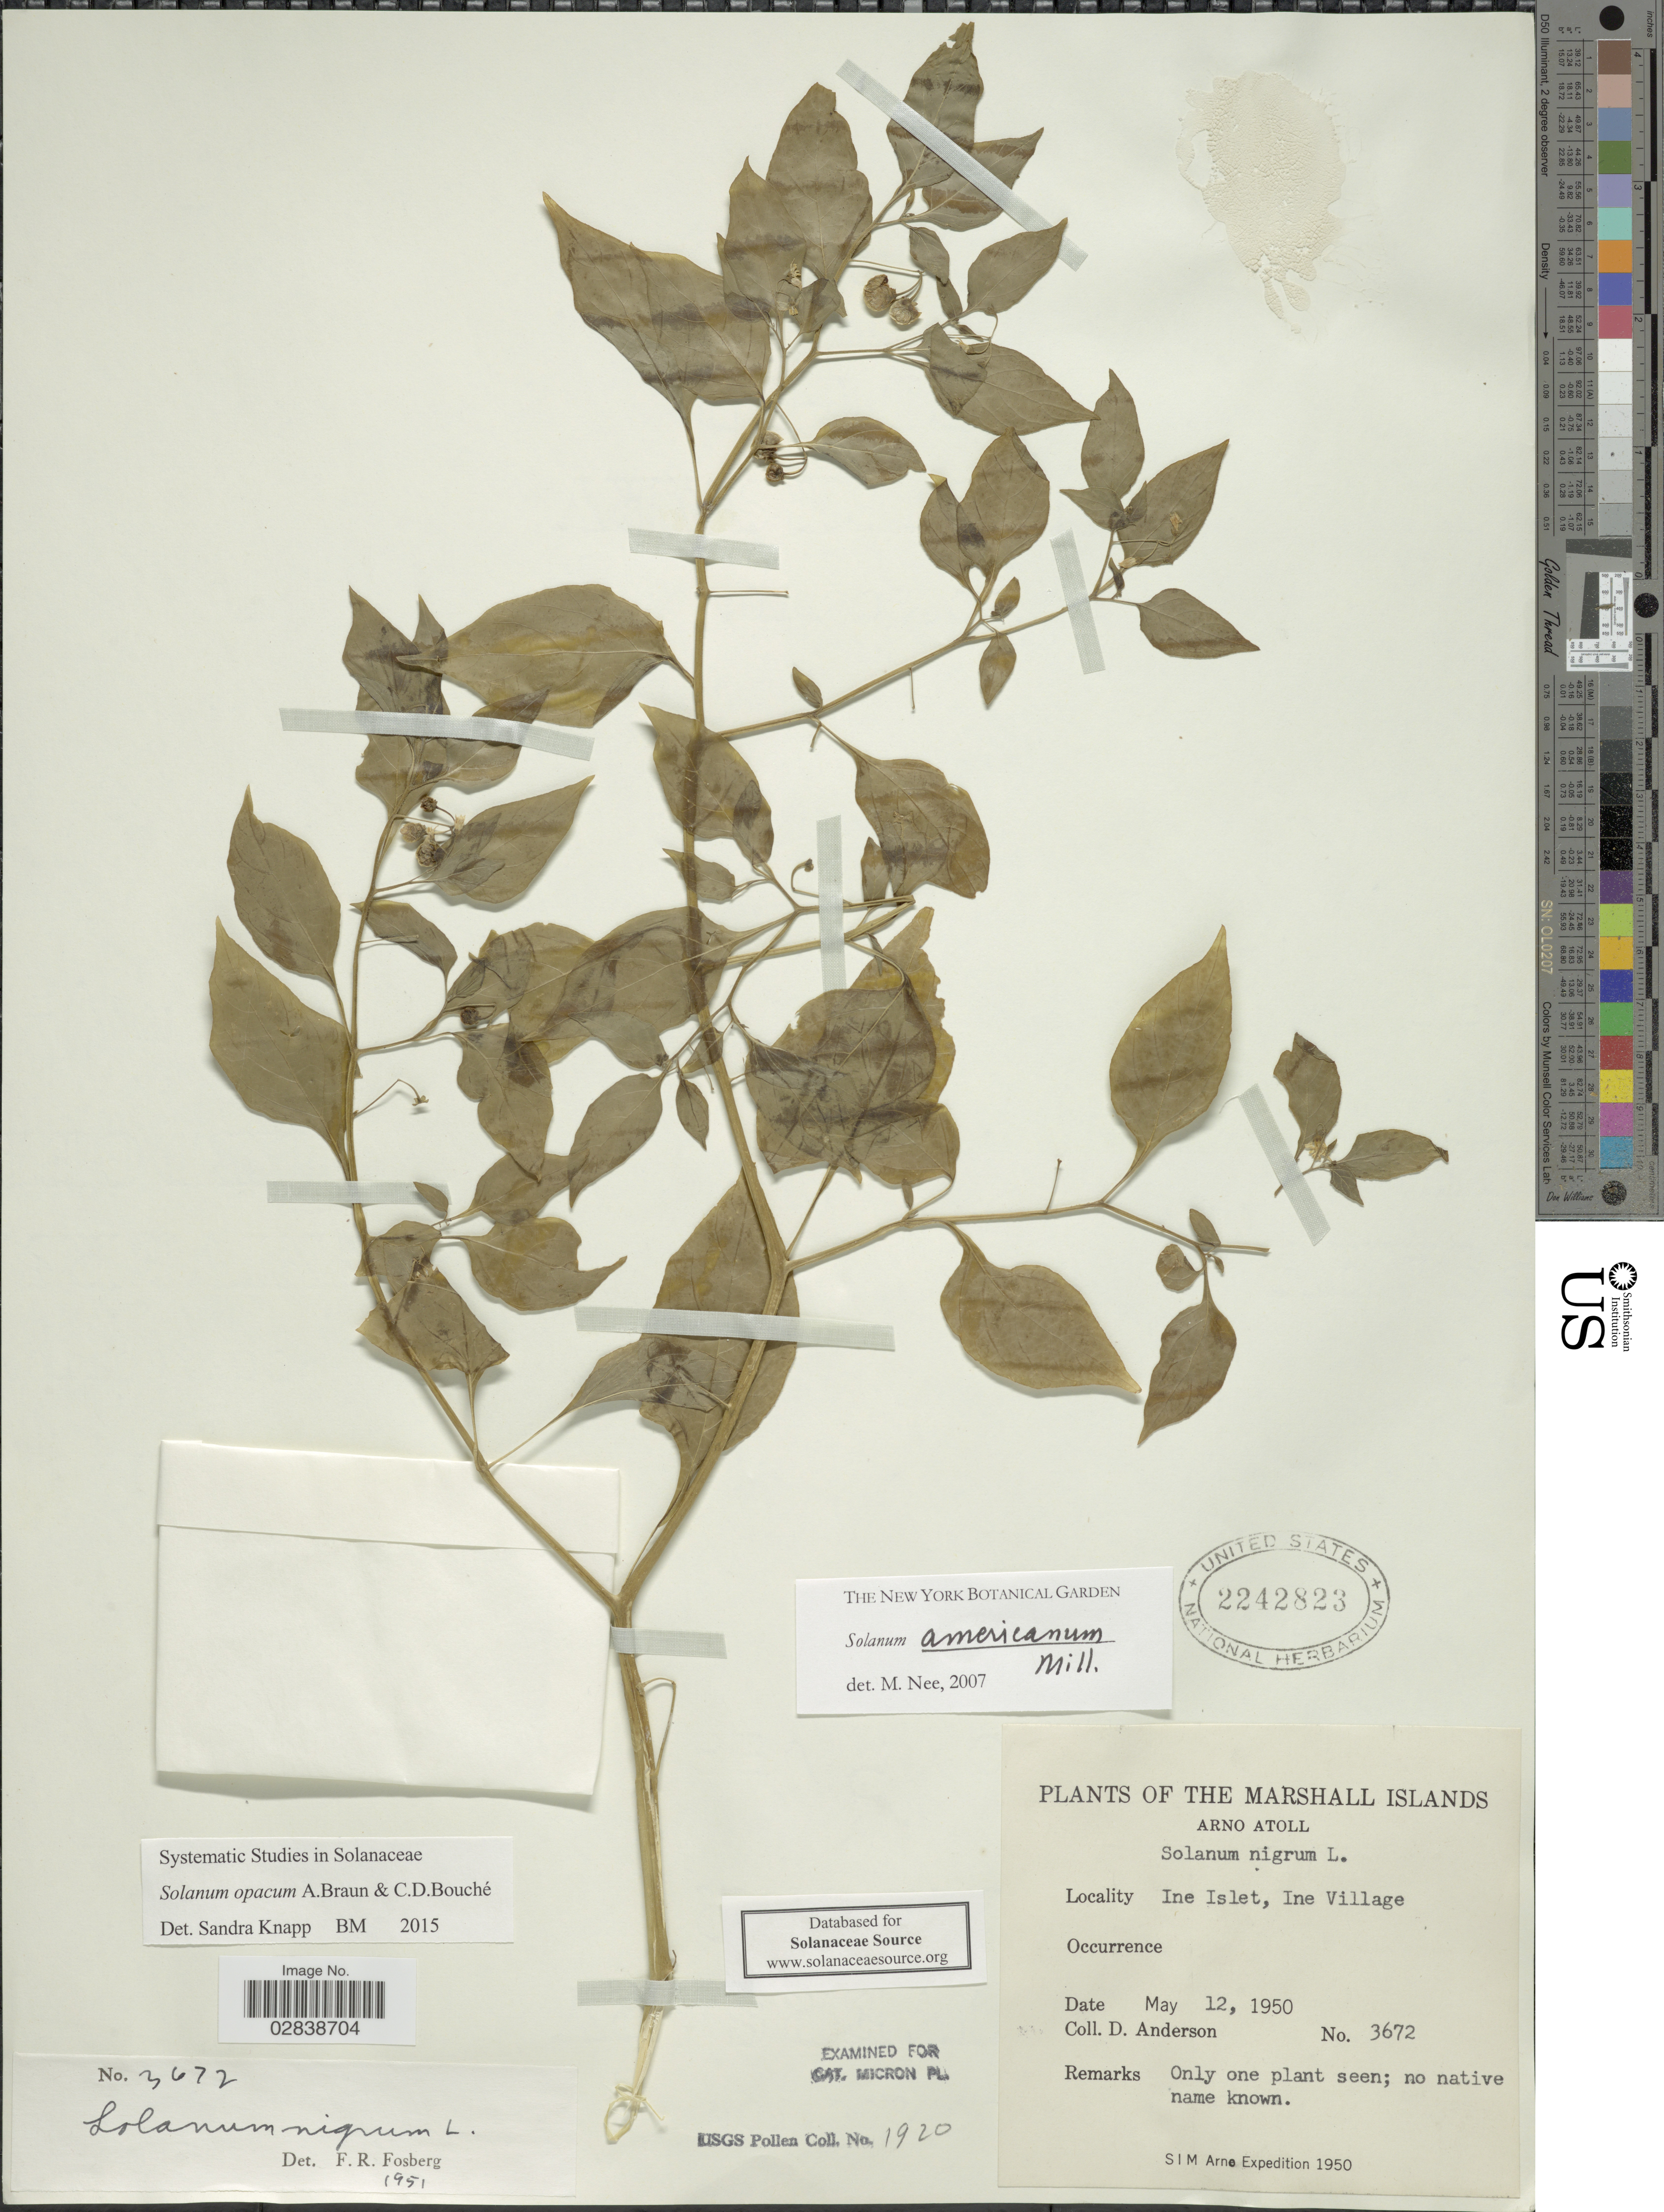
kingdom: Plantae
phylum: Tracheophyta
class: Magnoliopsida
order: Solanales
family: Solanaceae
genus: Solanum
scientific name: Solanum opacum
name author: A. Braun & C.D. Bouché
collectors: D. Anderson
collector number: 3672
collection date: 1950-05-12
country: Marshall Islands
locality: Arno Atoll, Ine Islet, Ine Village.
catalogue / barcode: US 2242823